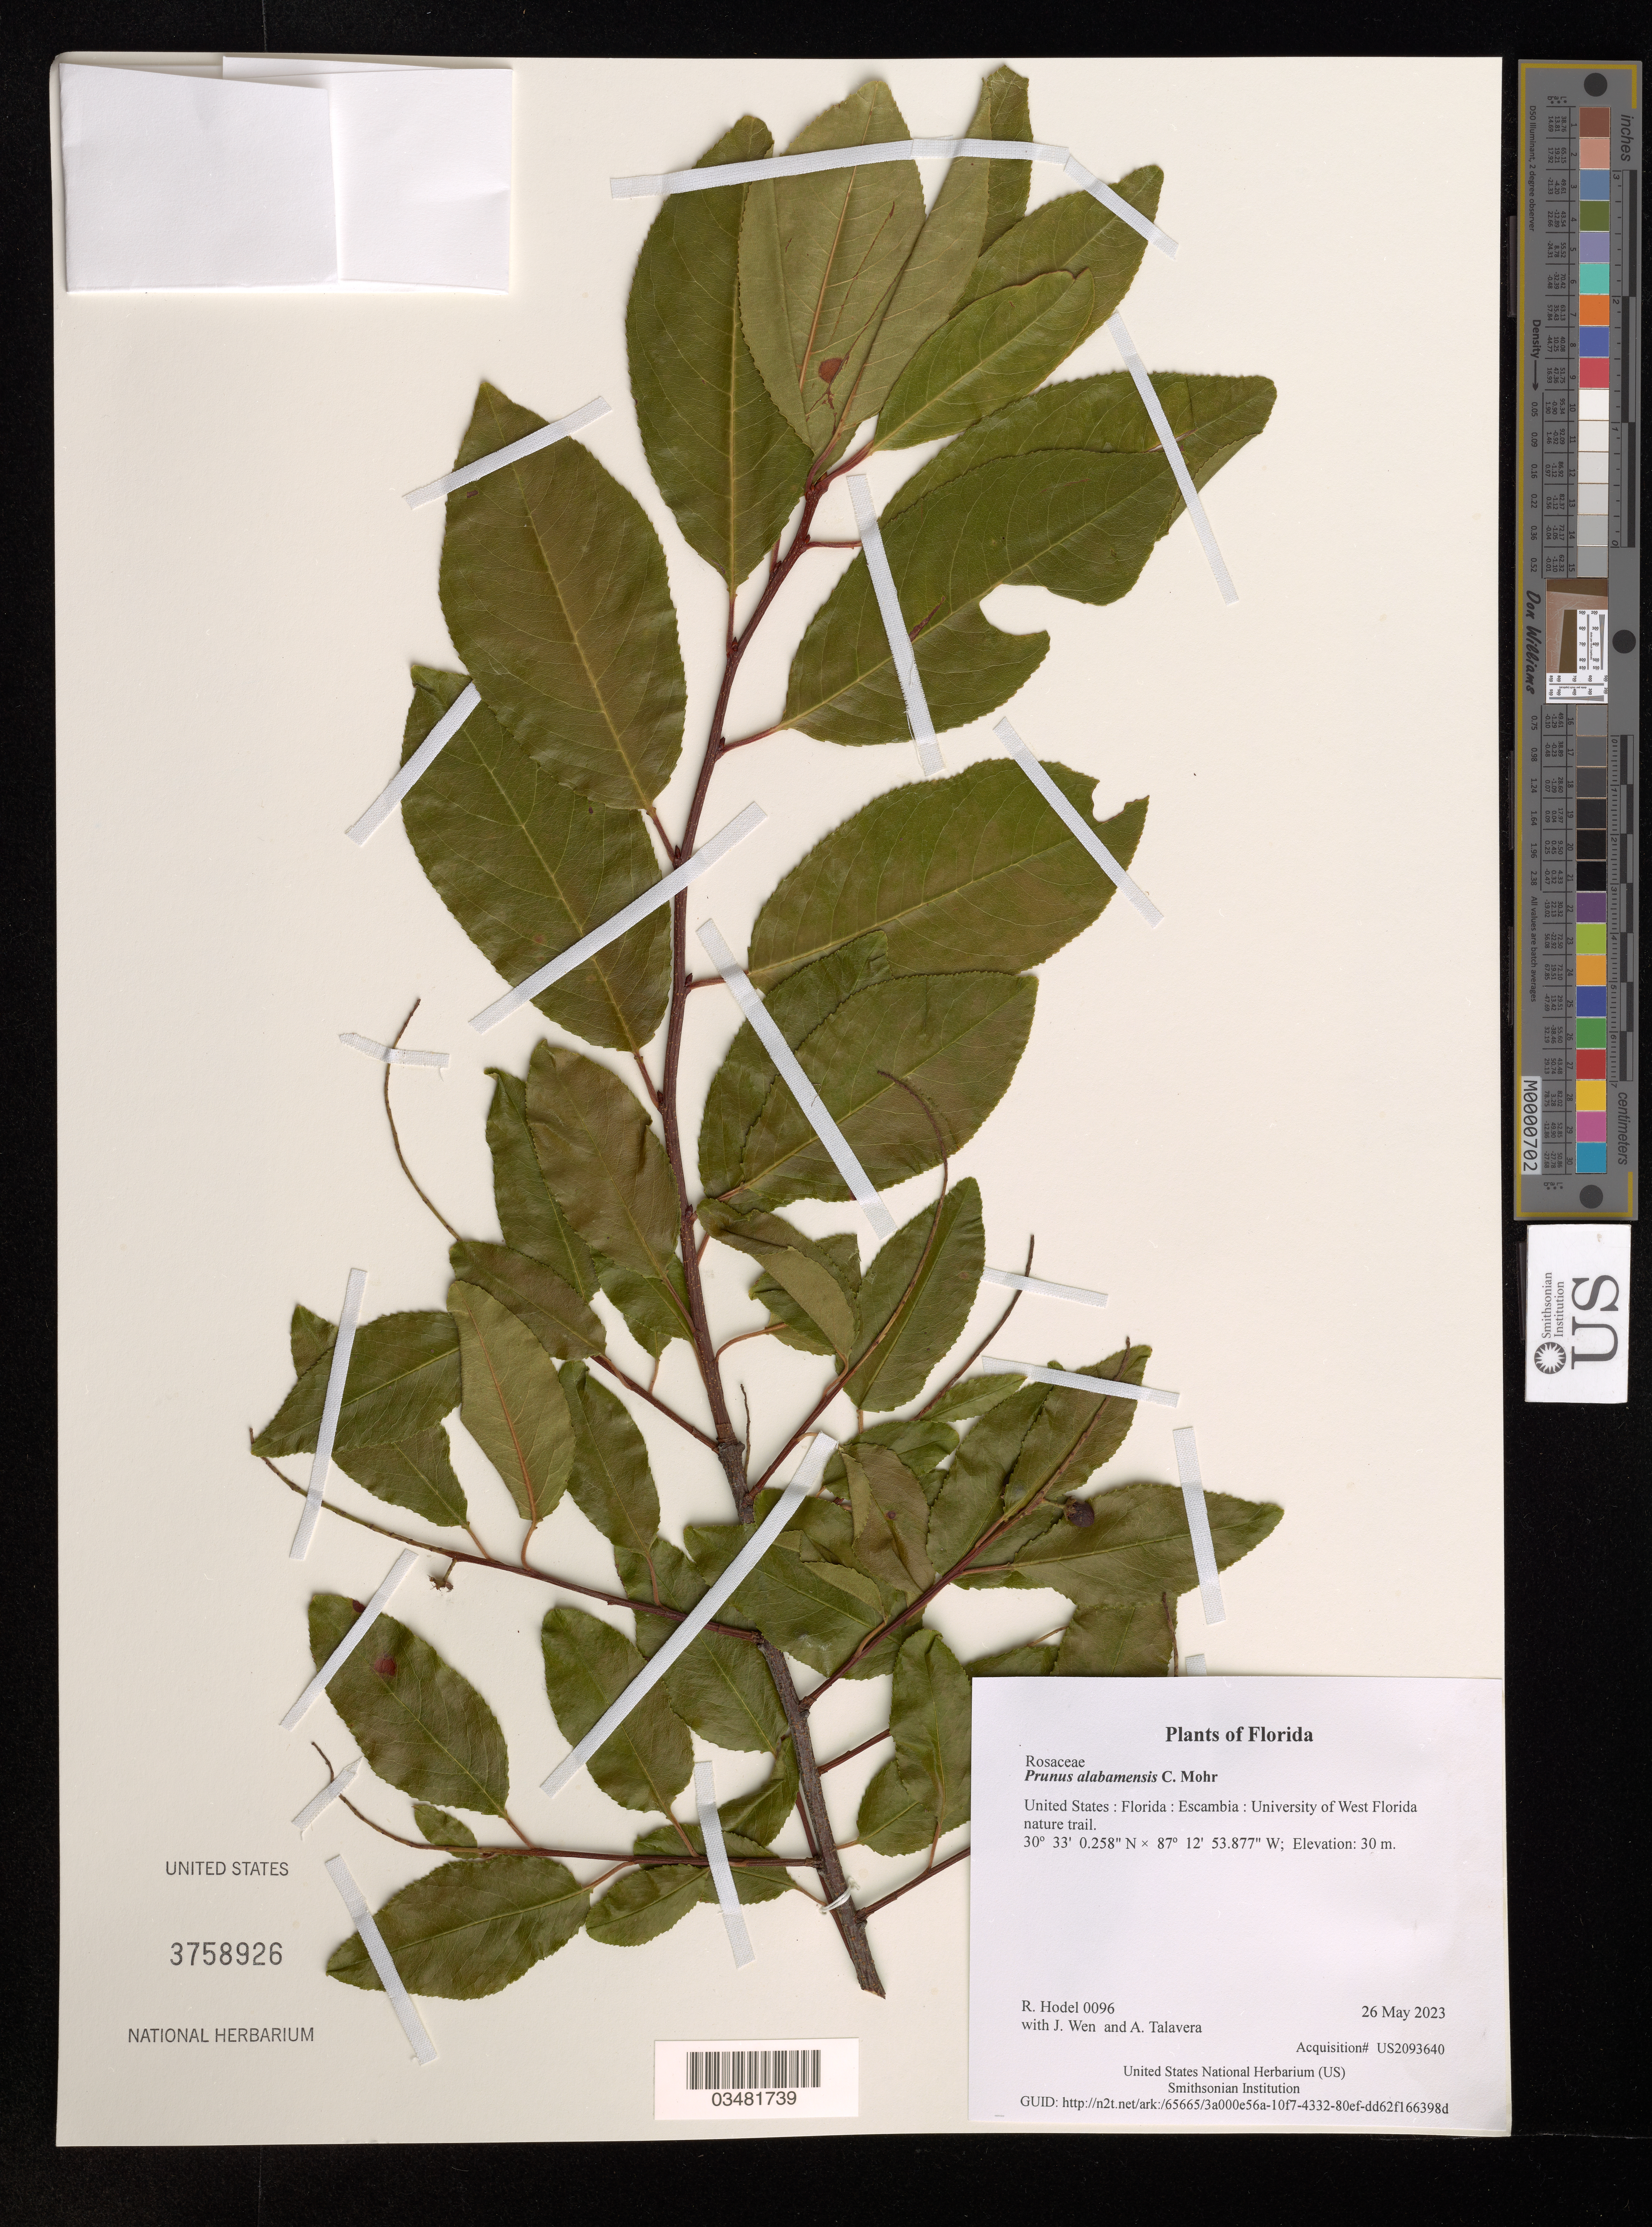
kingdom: Plantae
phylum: Tracheophyta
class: Magnoliopsida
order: Rosales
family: Rosaceae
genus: Prunus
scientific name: Prunus alabamensis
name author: C. Mohr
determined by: Hodel, Richard G. J.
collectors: R. Hodel, J. Wen & A. Talavera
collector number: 0096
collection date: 2023-05-26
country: United States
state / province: Florida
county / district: Escambia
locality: University of West Florida nature trail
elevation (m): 30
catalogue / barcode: US 3758926